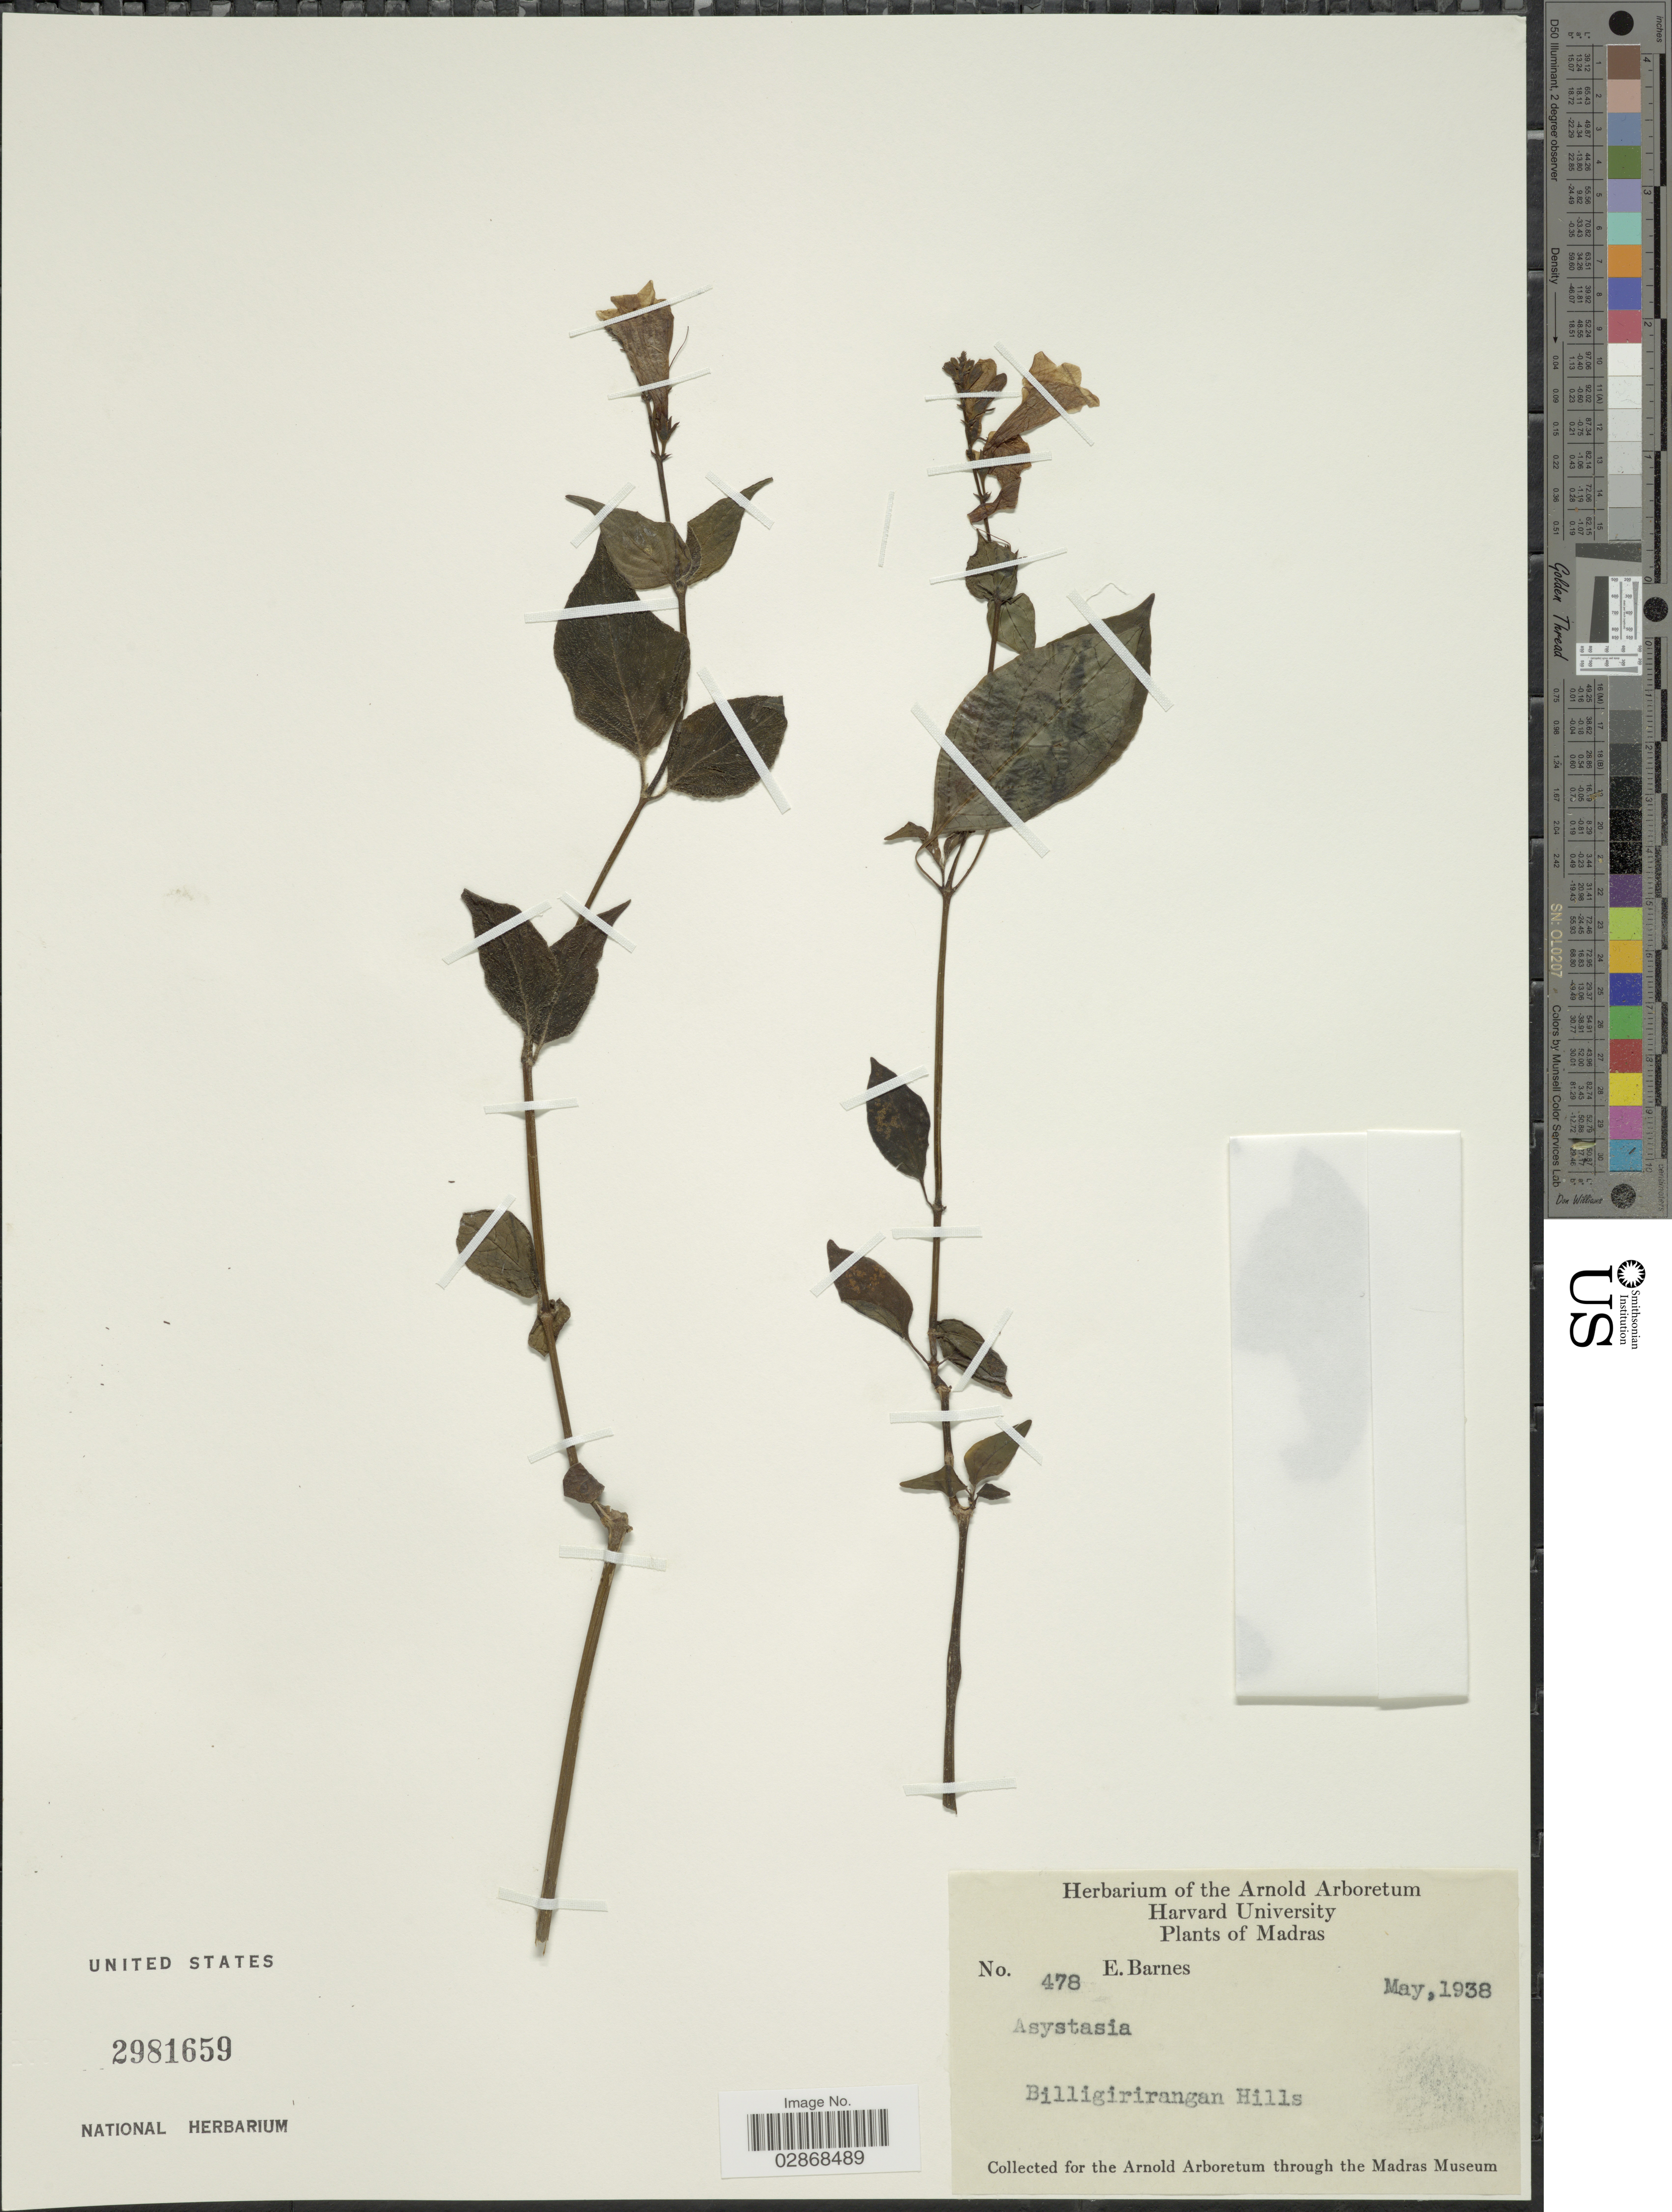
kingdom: Plantae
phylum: Tracheophyta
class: Magnoliopsida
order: Lamiales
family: Acanthaceae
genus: Asystasia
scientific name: Asystasia sp.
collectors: E. Barnes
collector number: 478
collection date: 1938-05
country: India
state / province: Tamil Nadu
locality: Madras. Billigirirangan Hills.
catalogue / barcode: US 2981659